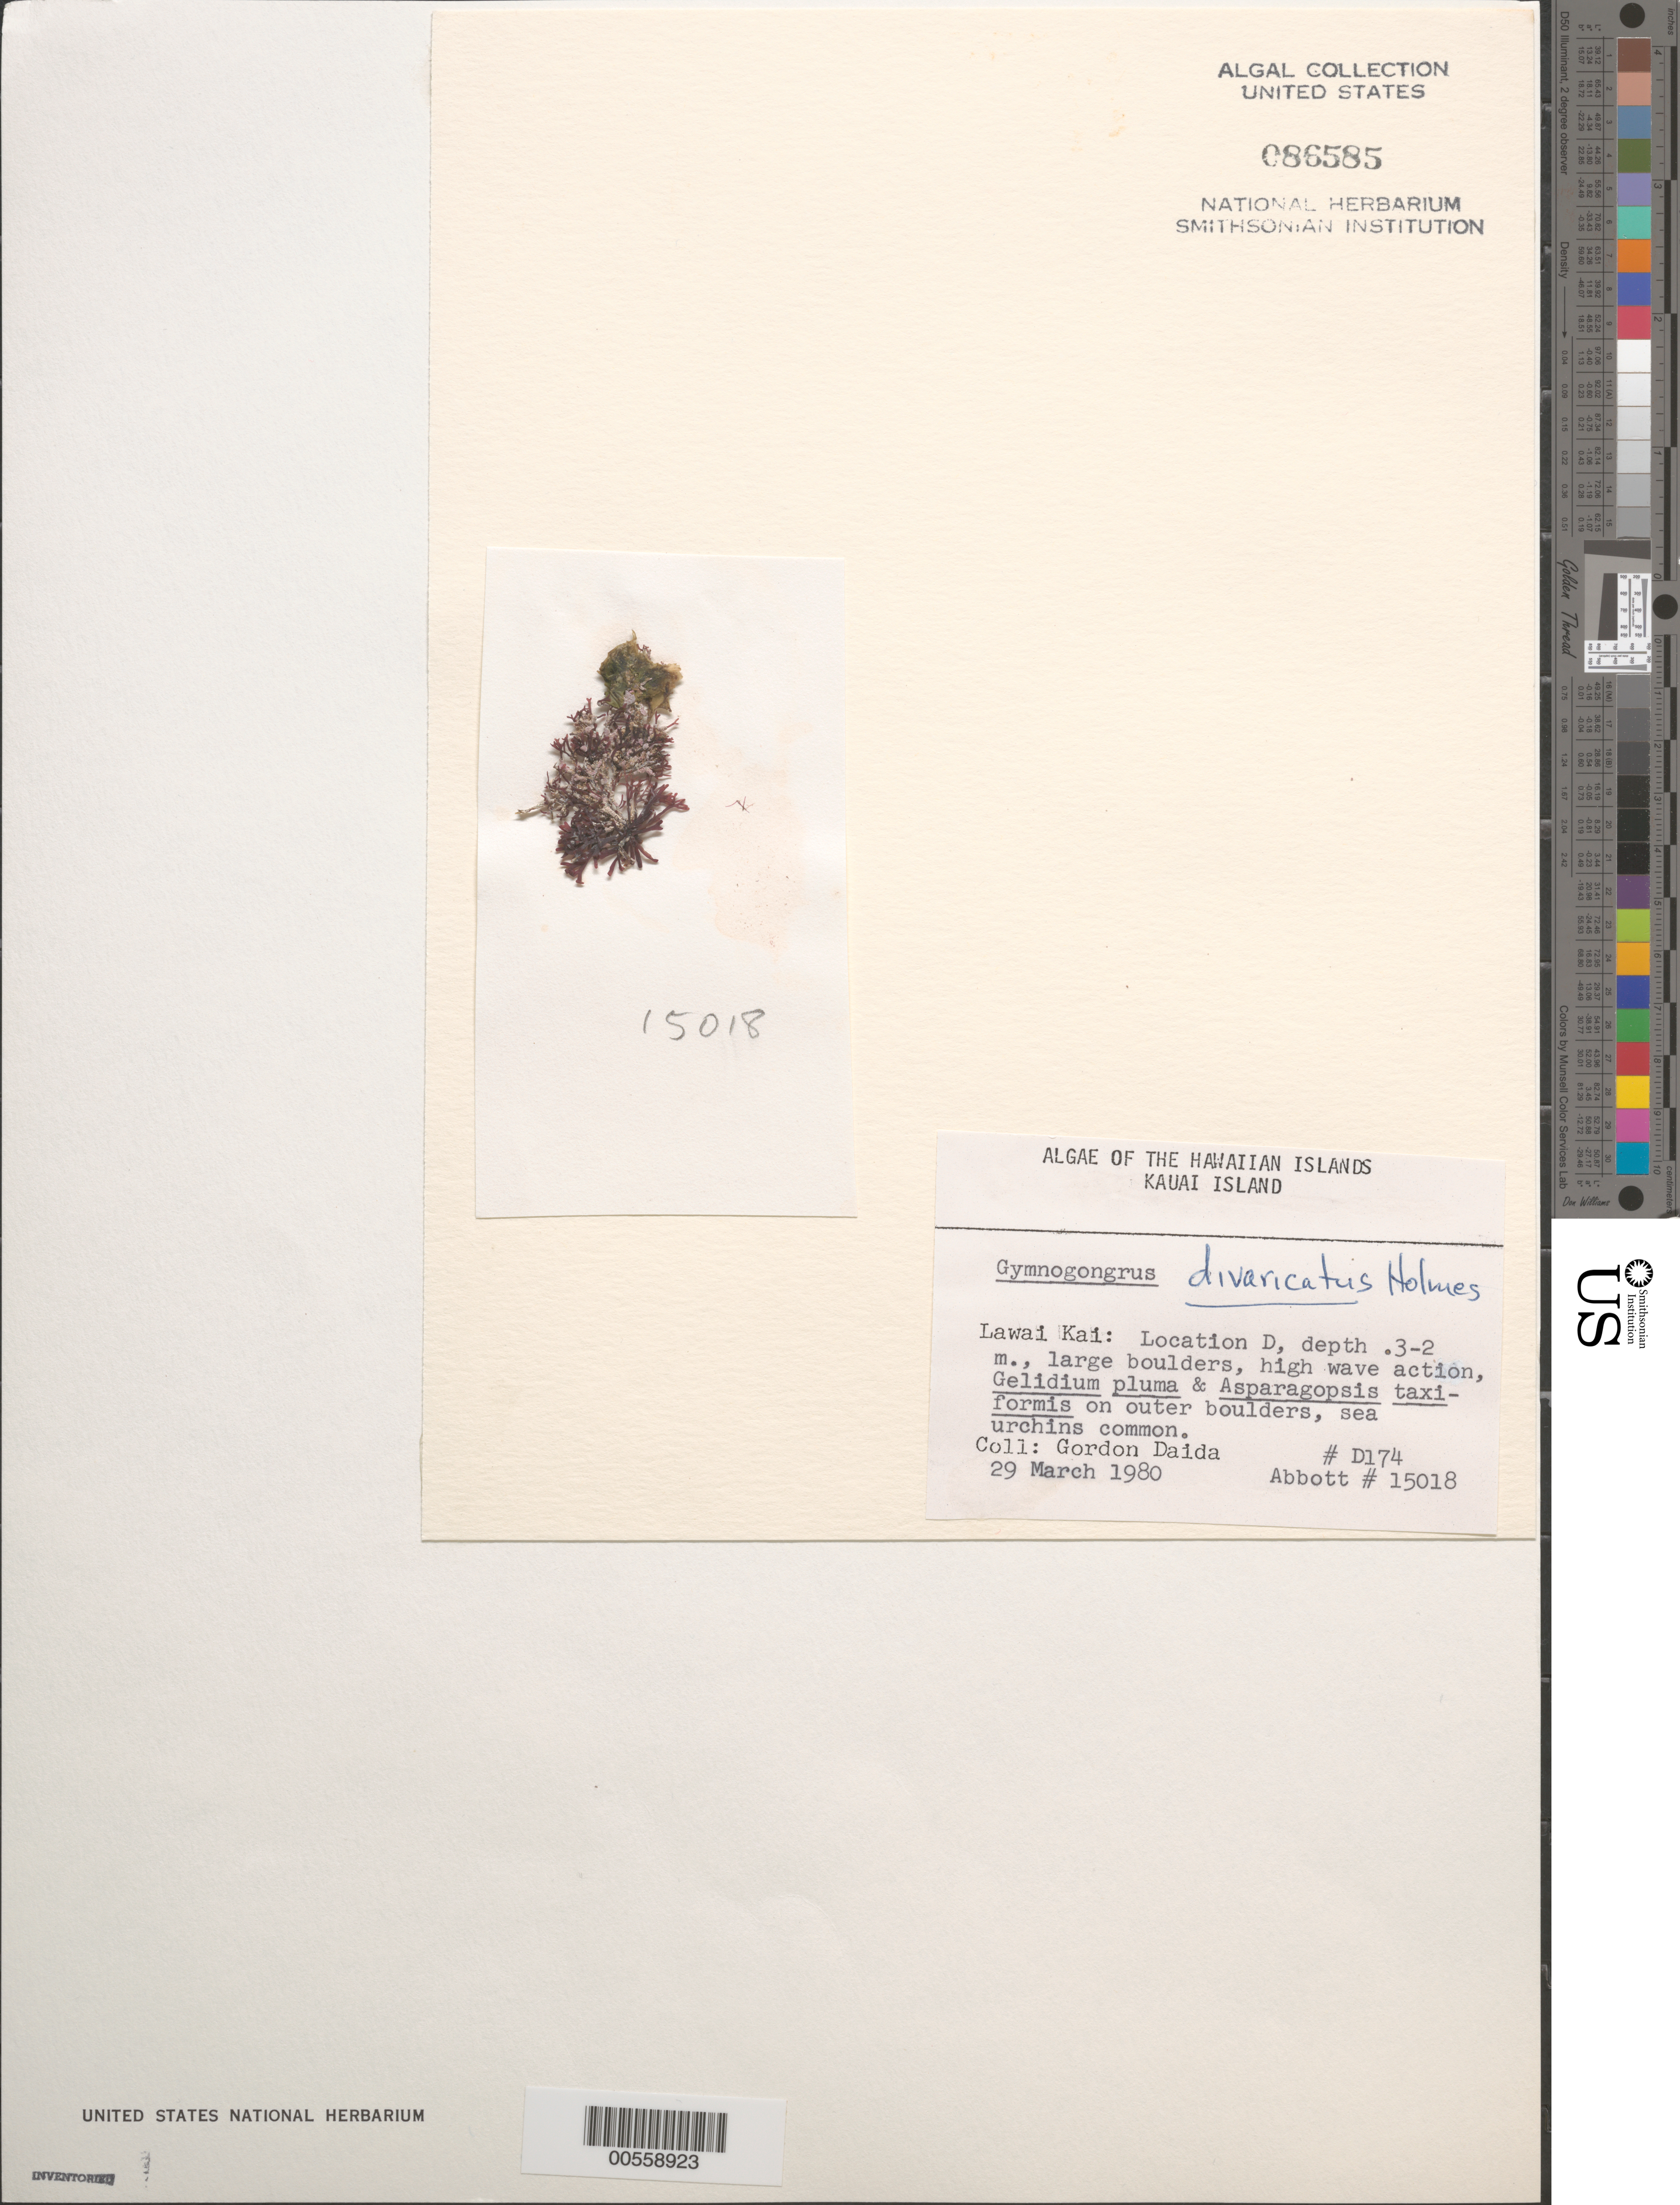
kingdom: Plantae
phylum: Rhodophyta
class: Florideophyceae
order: Gigartinales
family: Phyllophoraceae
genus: Besa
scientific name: Besa divaricata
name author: (E.M. Holmes) M.S.Calderon & S.M. Boo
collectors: G. Daida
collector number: D174 & IAA 15018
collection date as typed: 29 Mar 1980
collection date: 1980-03-29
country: United States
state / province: Hawaii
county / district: Kauai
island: Kaua'i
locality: Lawai Kai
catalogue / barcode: US 86585